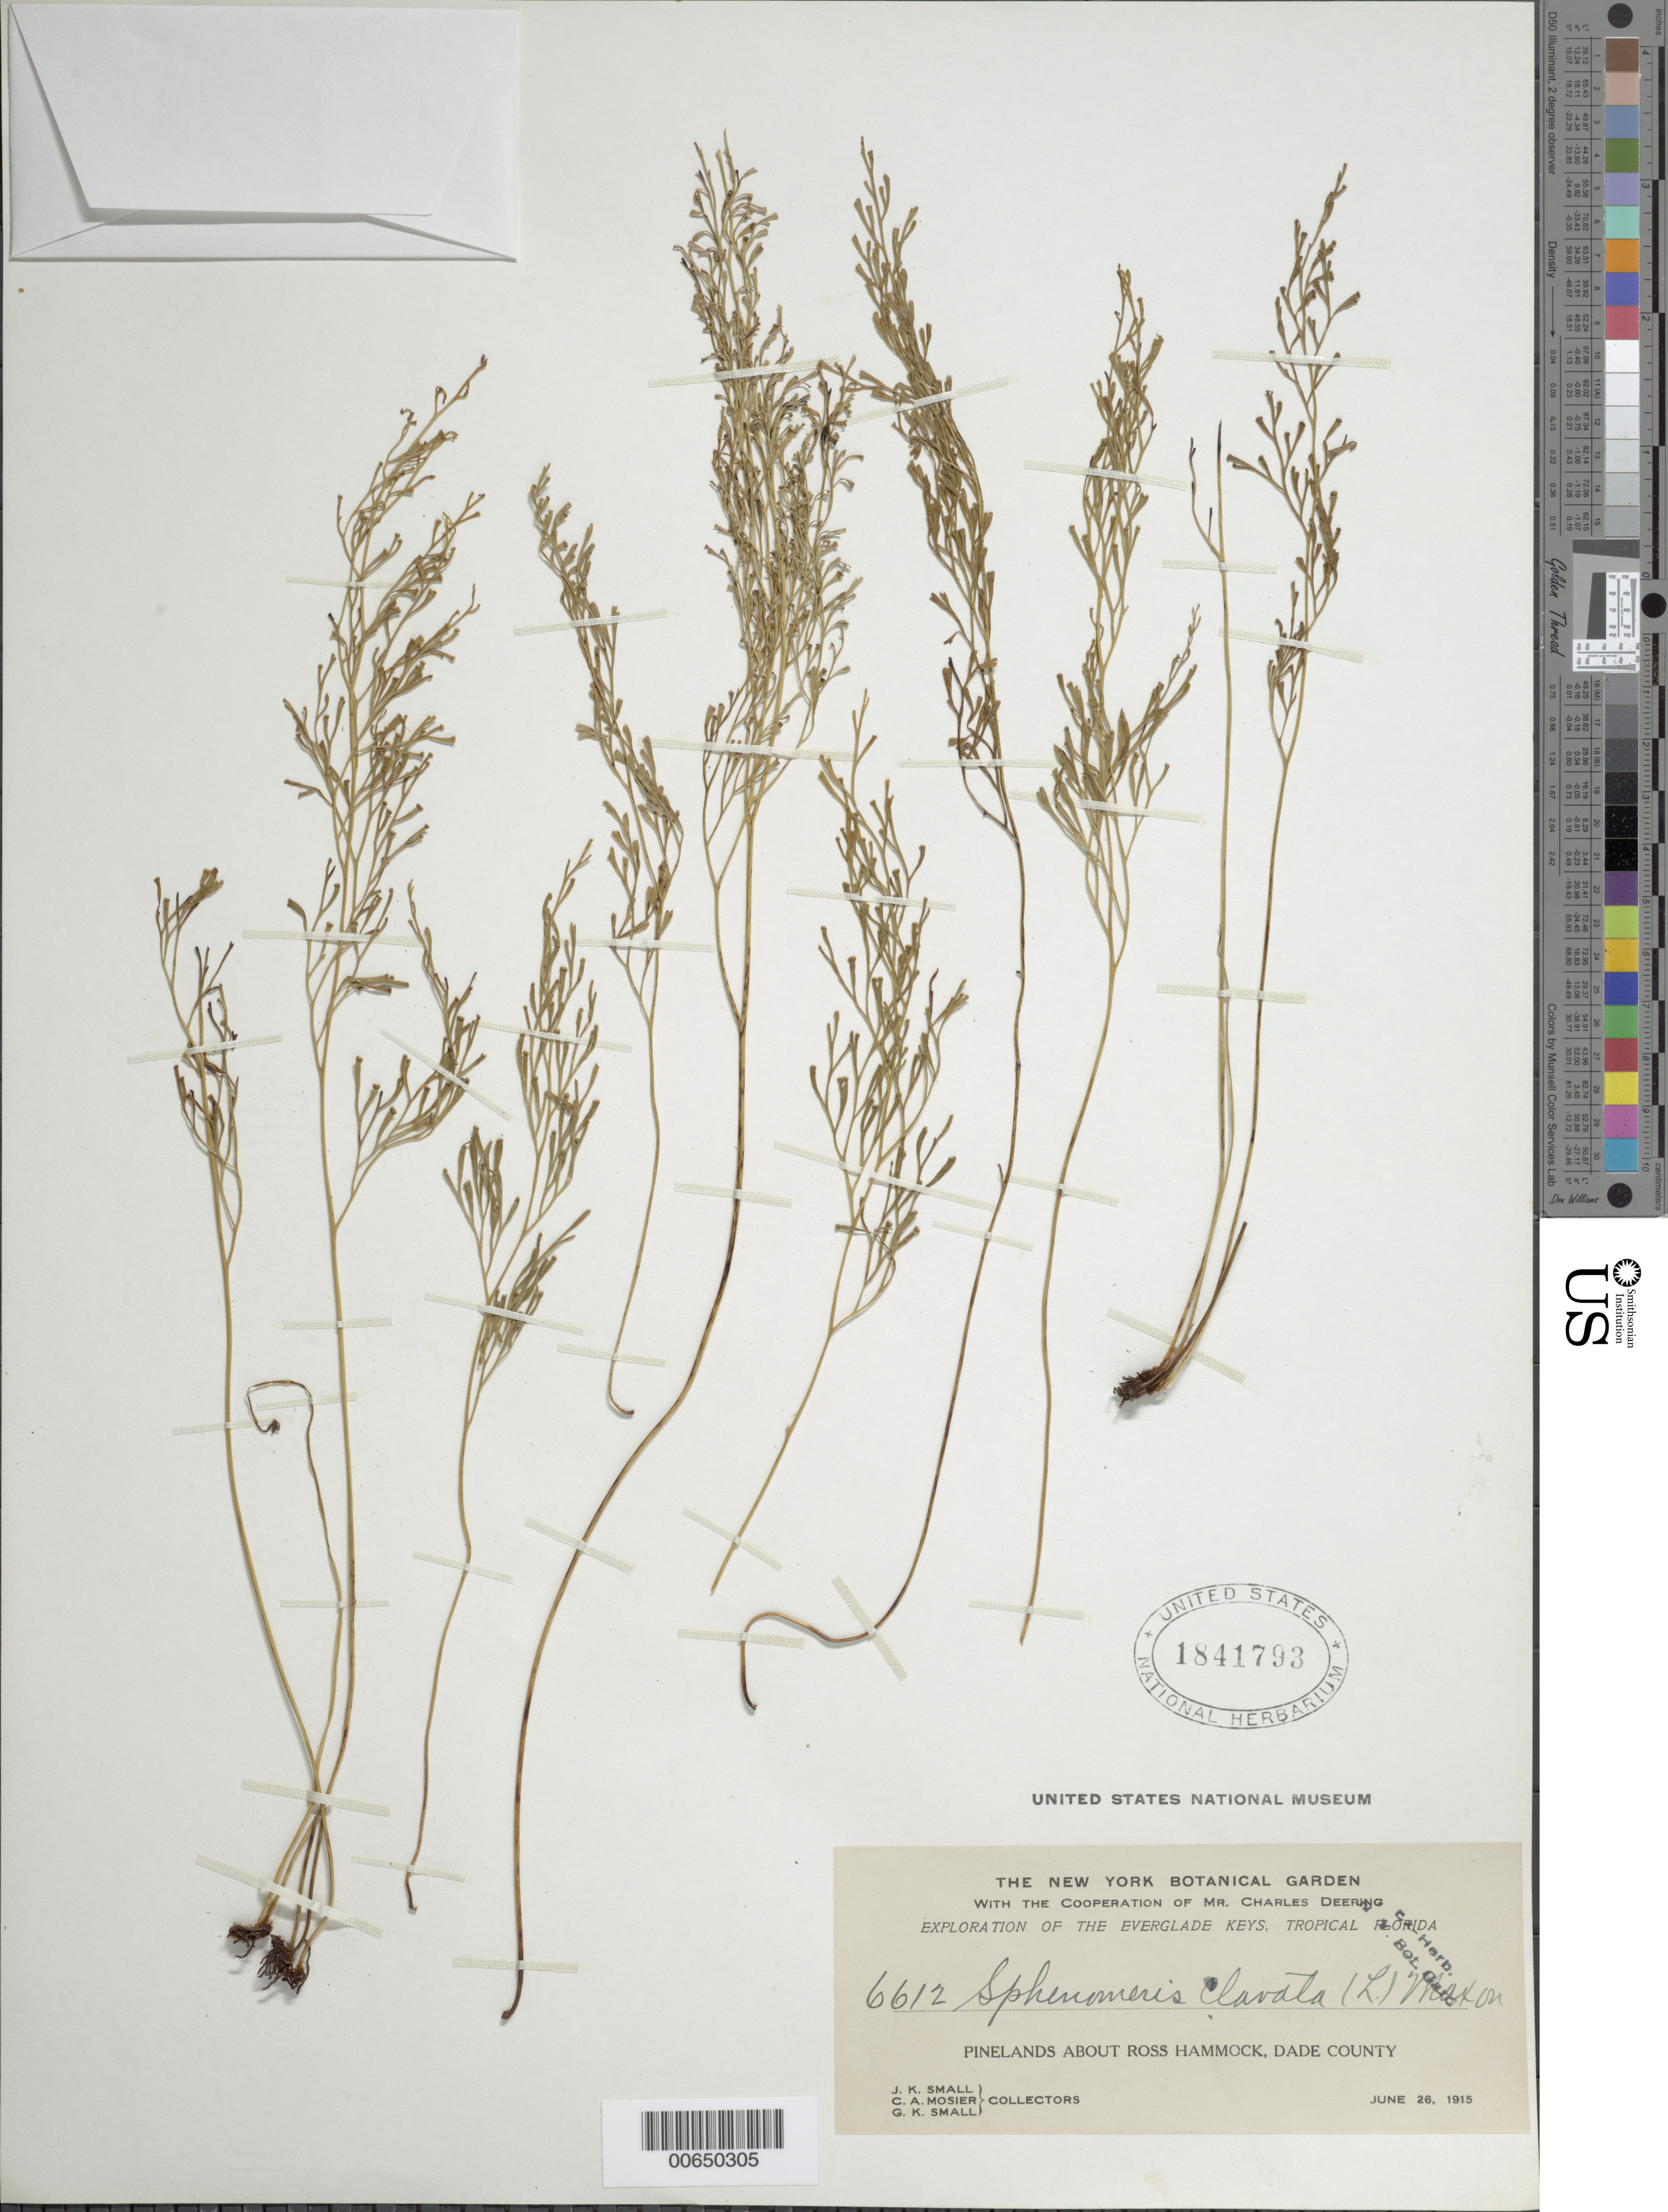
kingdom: Plantae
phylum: Tracheophyta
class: Polypodiopsida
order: Polypodiales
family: Lindsaeaceae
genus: Sphenomeris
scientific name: Sphenomeris clavata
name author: (L.) Maxon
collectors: J. K. Small, C. A. Mosier & G. K. Small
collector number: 6612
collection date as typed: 26 Jun 1915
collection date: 1915-06-26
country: United States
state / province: Florida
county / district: Dade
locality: About Ross Hammock.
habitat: Pinelands.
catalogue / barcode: US 1841793